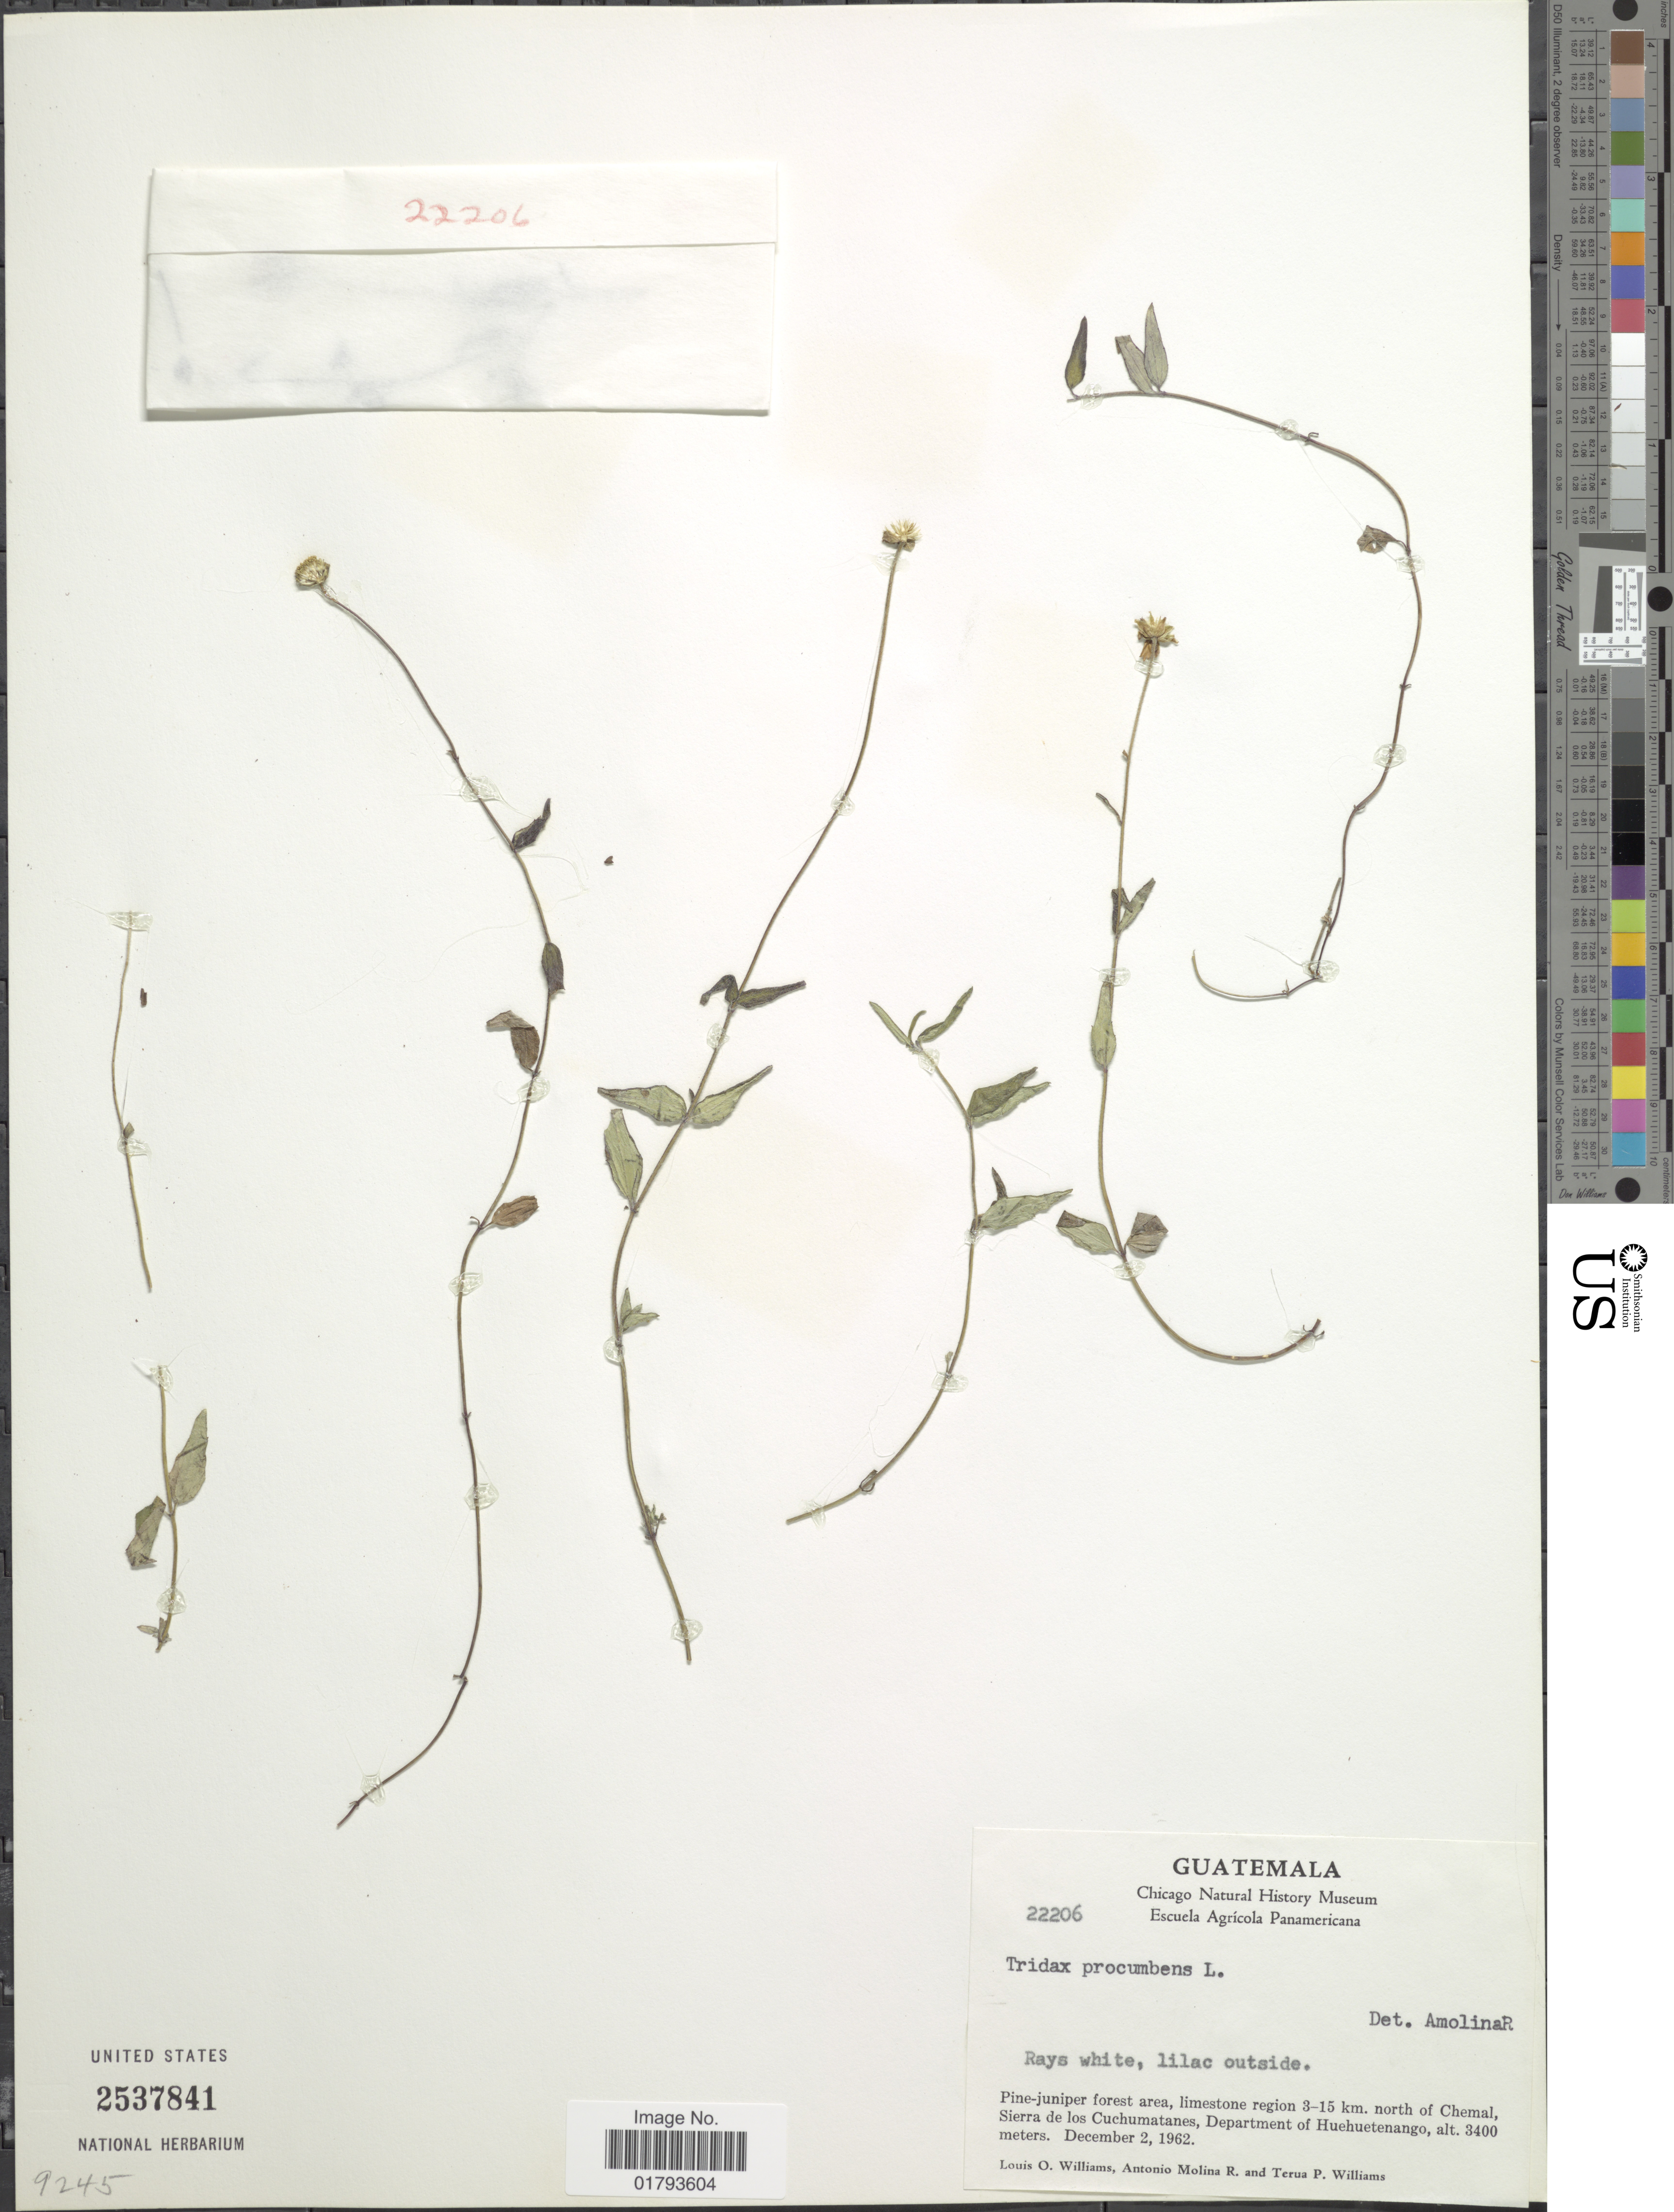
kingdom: Plantae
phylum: Tracheophyta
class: Magnoliopsida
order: Asterales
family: Asteraceae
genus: Tridax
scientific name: Tridax procumbens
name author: L.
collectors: L. O. Williams, A. Molina R. & T. P. Williams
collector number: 22206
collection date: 1962-12-02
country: Guatemala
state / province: Huehuetenango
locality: Limestone region 3-15 km. north of Chemal Sierra de los Cuchumantanes, Department of Huehuetenango.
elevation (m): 3400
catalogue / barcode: US 2537841